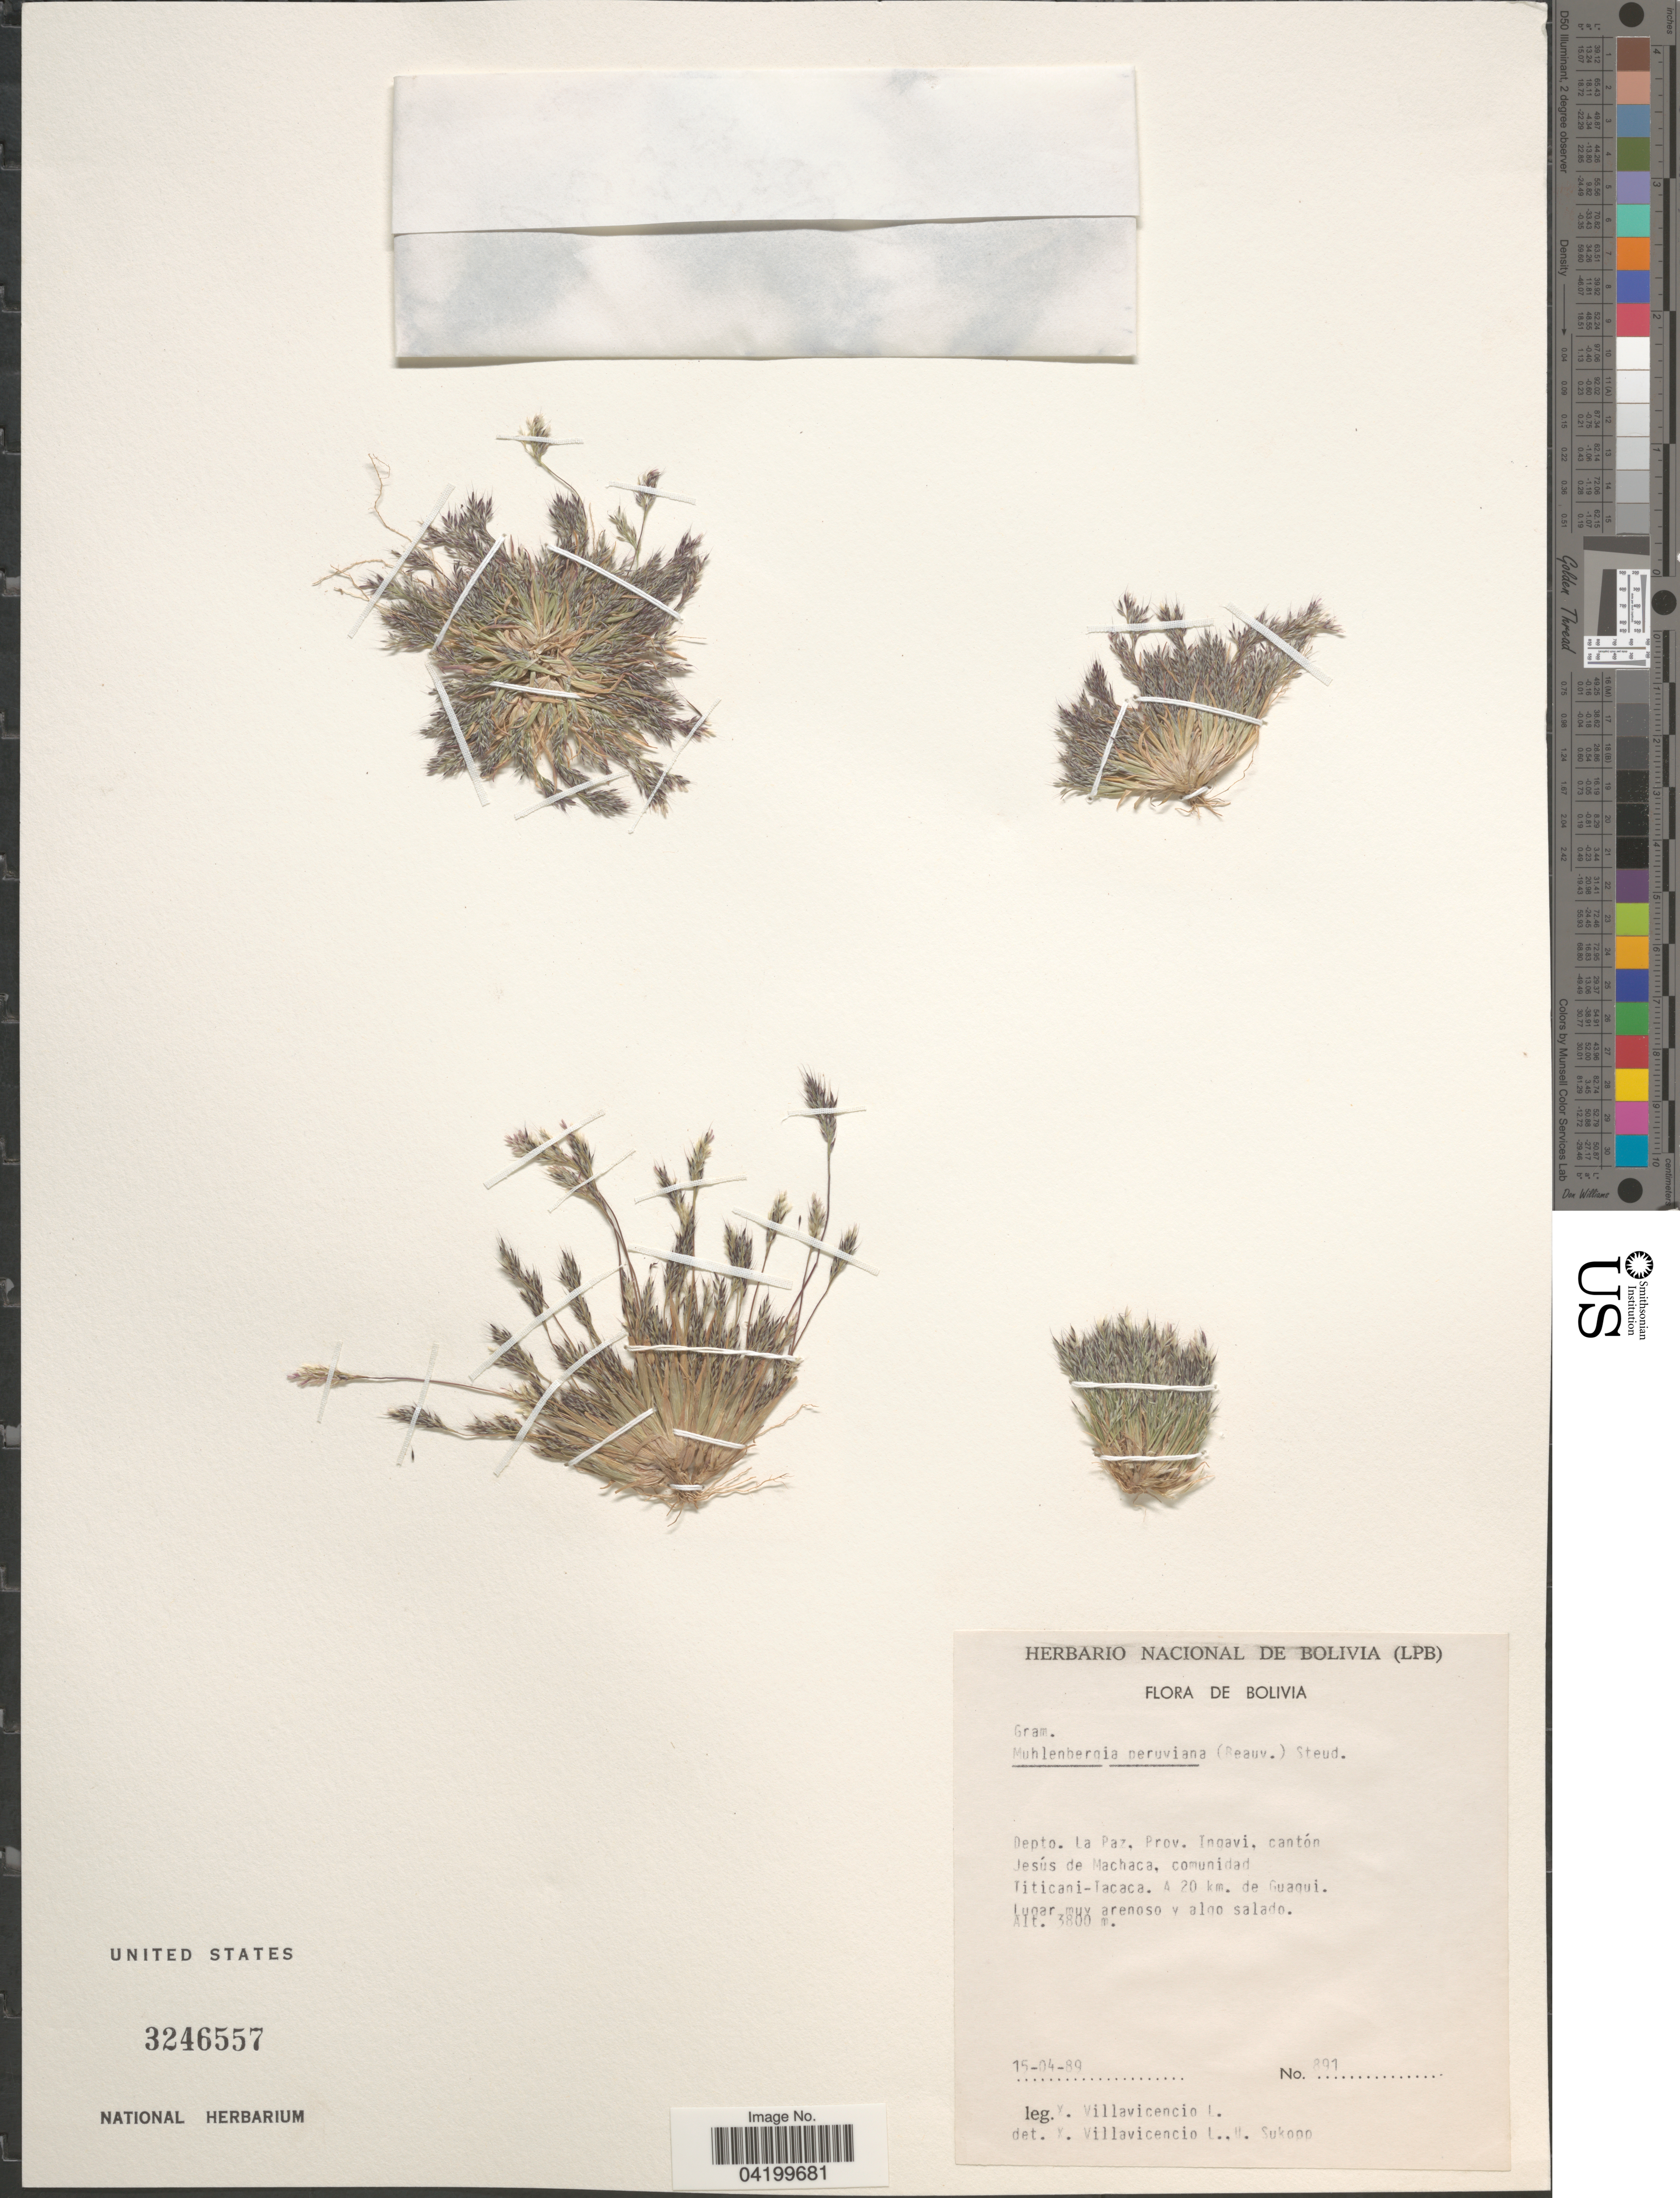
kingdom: Plantae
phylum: Tracheophyta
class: Liliopsida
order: Poales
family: Poaceae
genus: Muhlenbergia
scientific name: Muhlenbergia peruviana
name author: (P. Beauv.) Steud.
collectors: X. Villavicencio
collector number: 891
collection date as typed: Transcribed d/m/y: 15/4/89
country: Bolivia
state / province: La Paz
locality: Depto. La Paz, Prov. Ingavi, cantón Jesús de Machaca, comunidad Titicani-Tacaca. A 20 km. de Guaqui.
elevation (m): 3800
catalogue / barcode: US 3246557